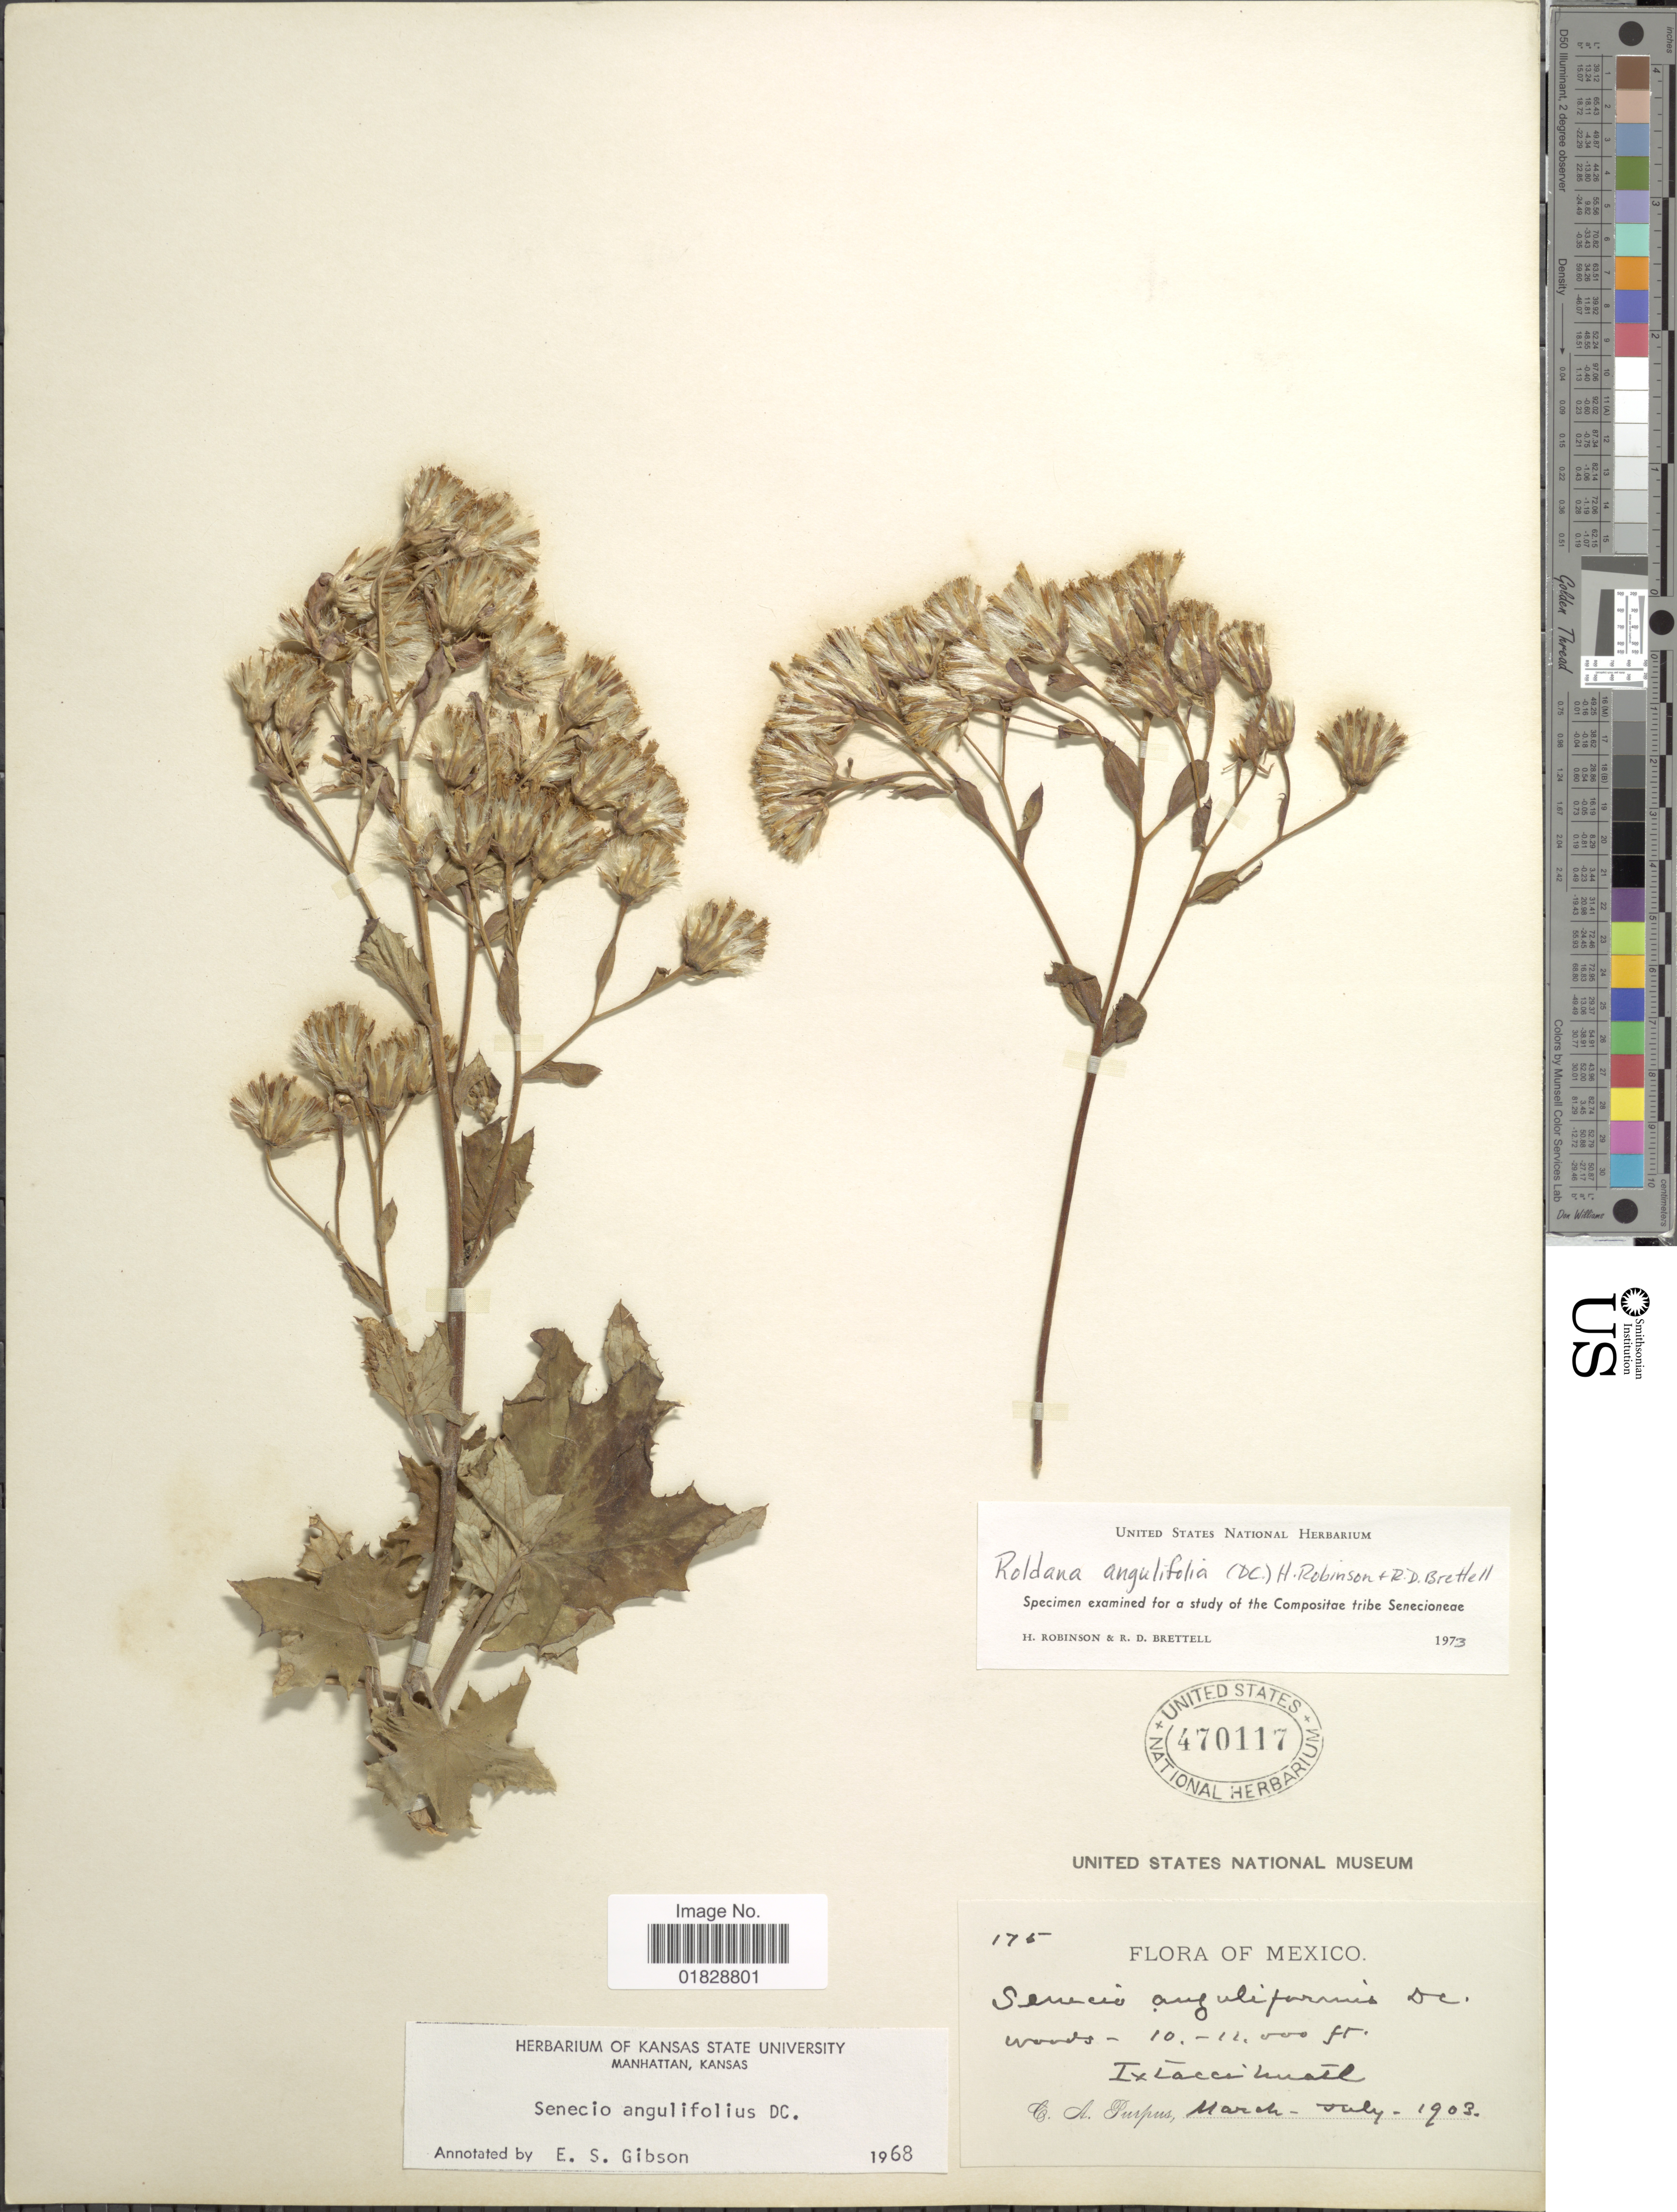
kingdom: Plantae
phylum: Tracheophyta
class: Magnoliopsida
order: Asterales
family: Asteraceae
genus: Roldana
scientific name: Roldana angulifolia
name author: (DC.) H. Rob. & Brettell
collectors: C. A. Purpus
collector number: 175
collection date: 1903-03/1903-07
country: Mexico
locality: Ixtaccihuatl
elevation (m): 3048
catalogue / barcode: US 470117